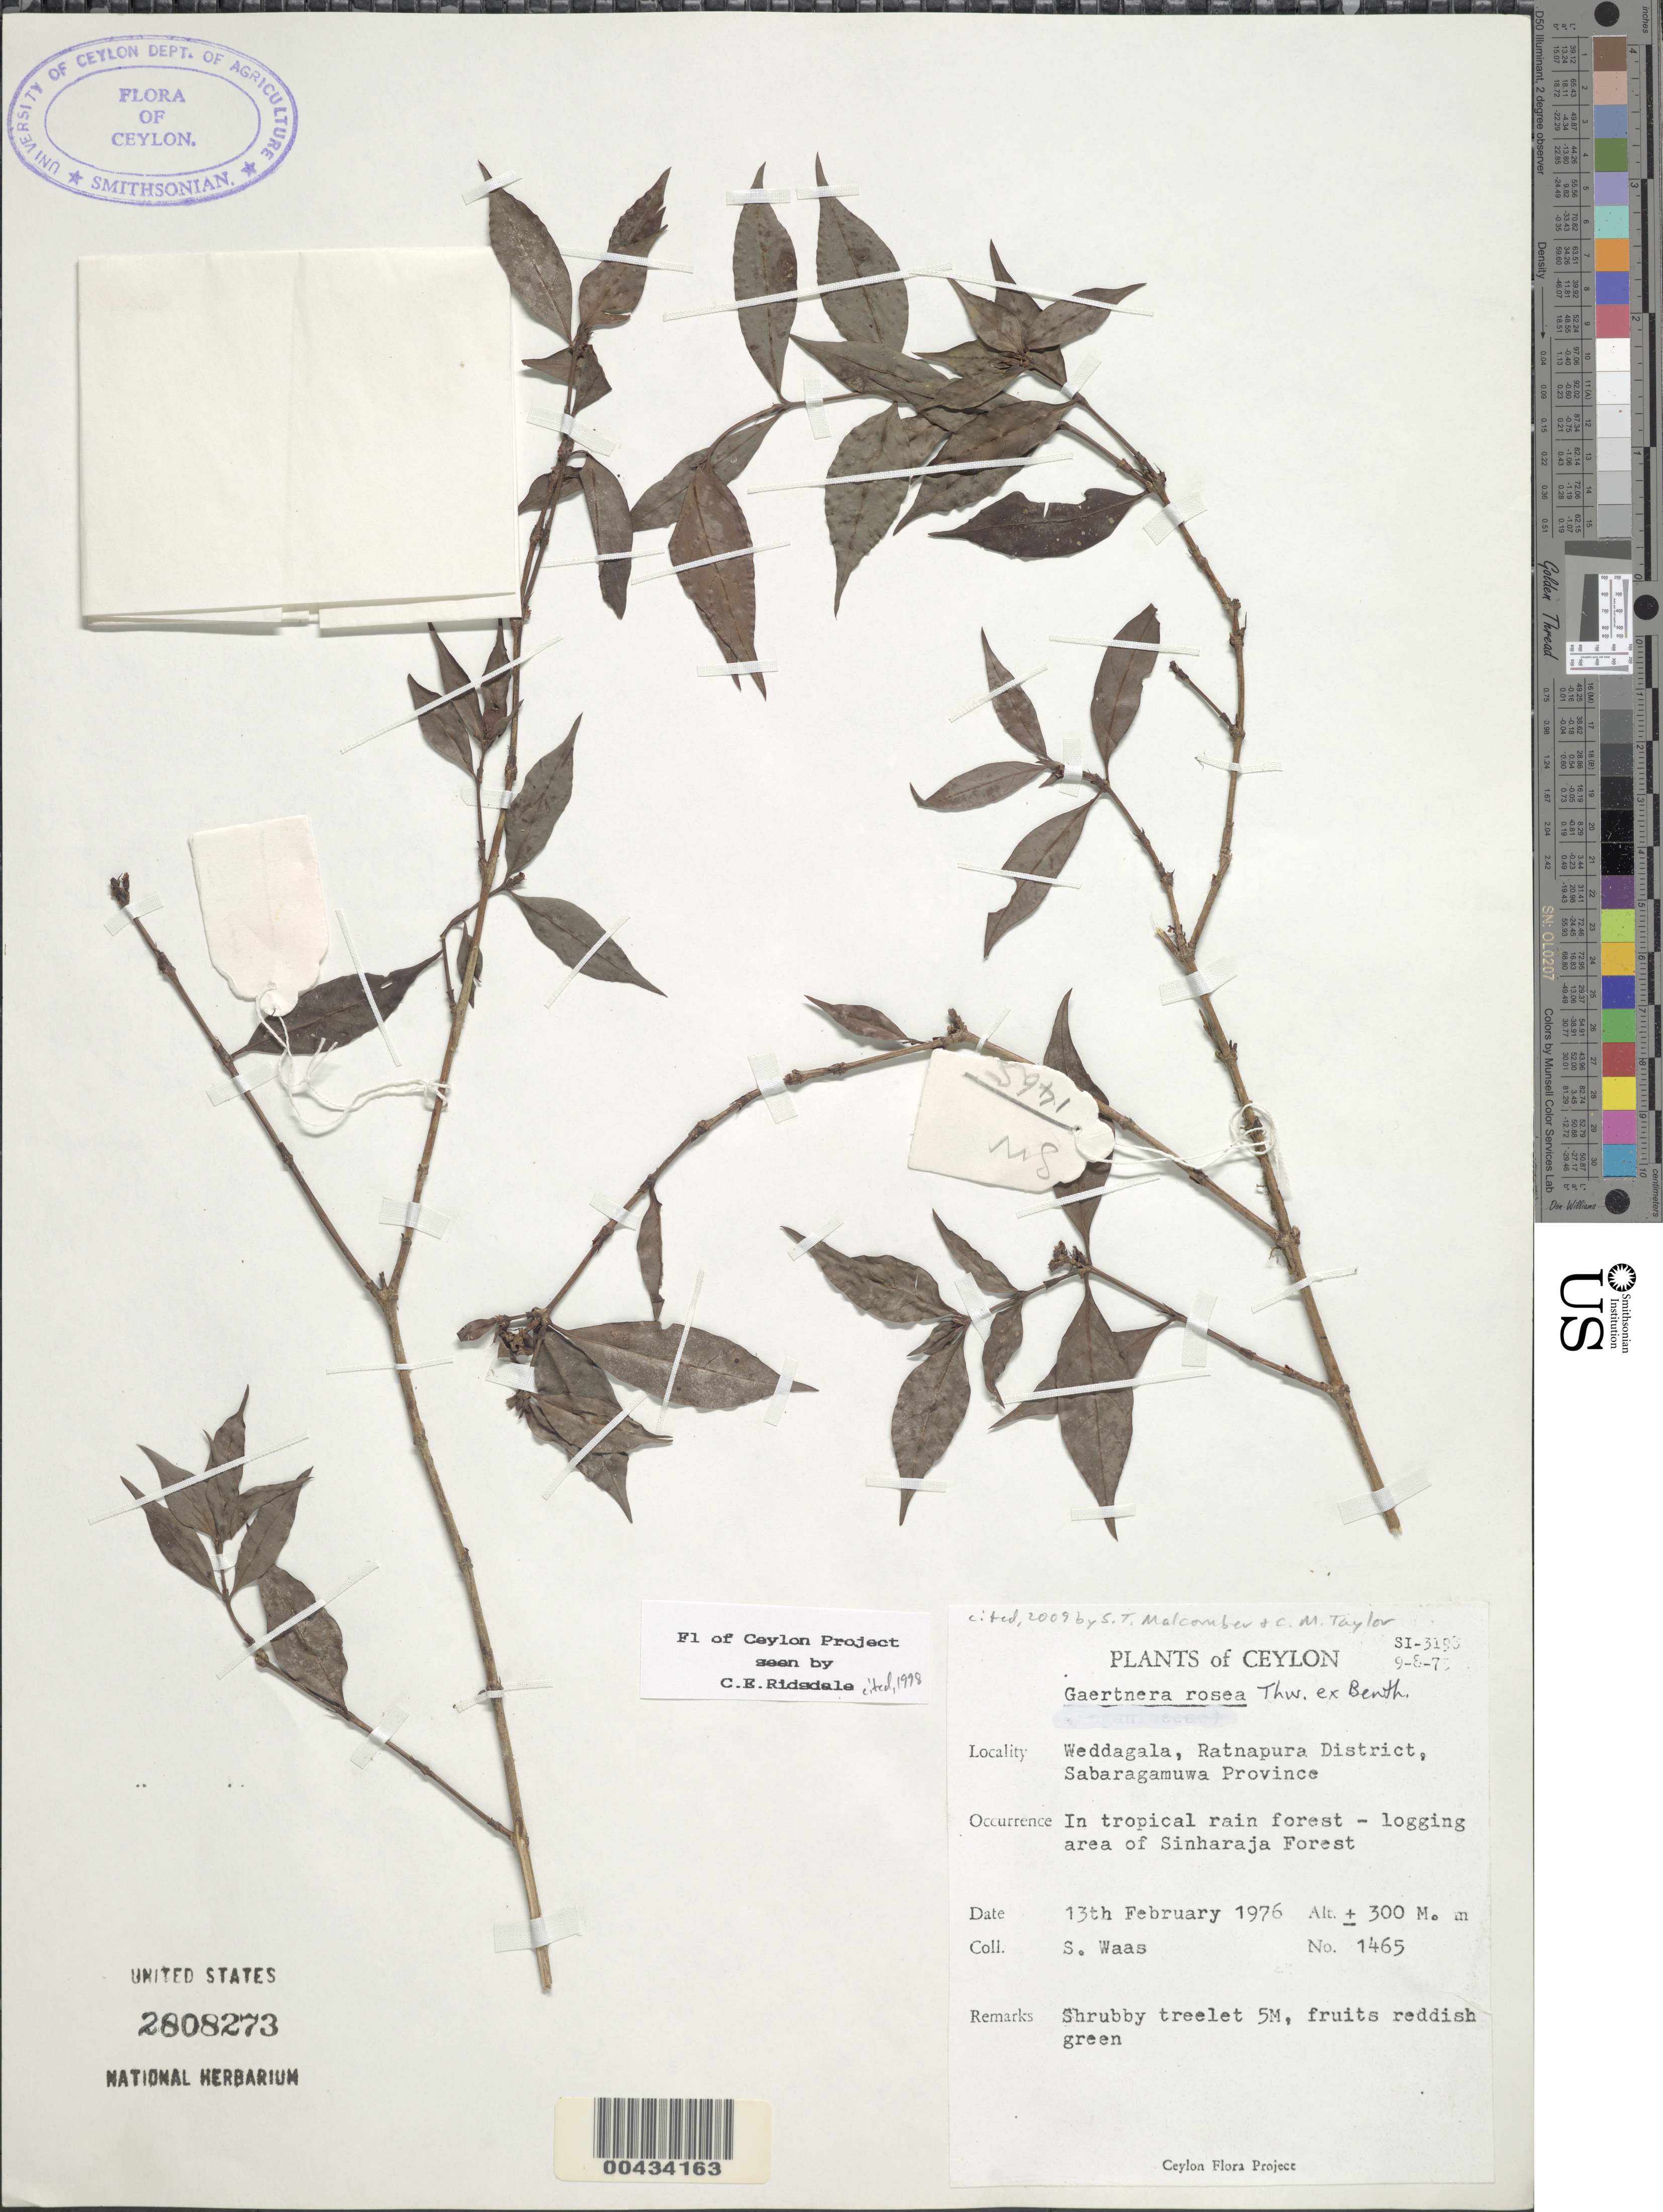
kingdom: Plantae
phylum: Tracheophyta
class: Magnoliopsida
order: Gentianales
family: Rubiaceae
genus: Gaertnera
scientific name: Gaertnera rosea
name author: Thwaites ex Benth.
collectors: S. Waas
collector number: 1465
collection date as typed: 13 Feb 1976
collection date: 1976-02-13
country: Sri Lanka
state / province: Sabaragamuwa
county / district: Ratnapura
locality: Weddagala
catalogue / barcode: US 2808273